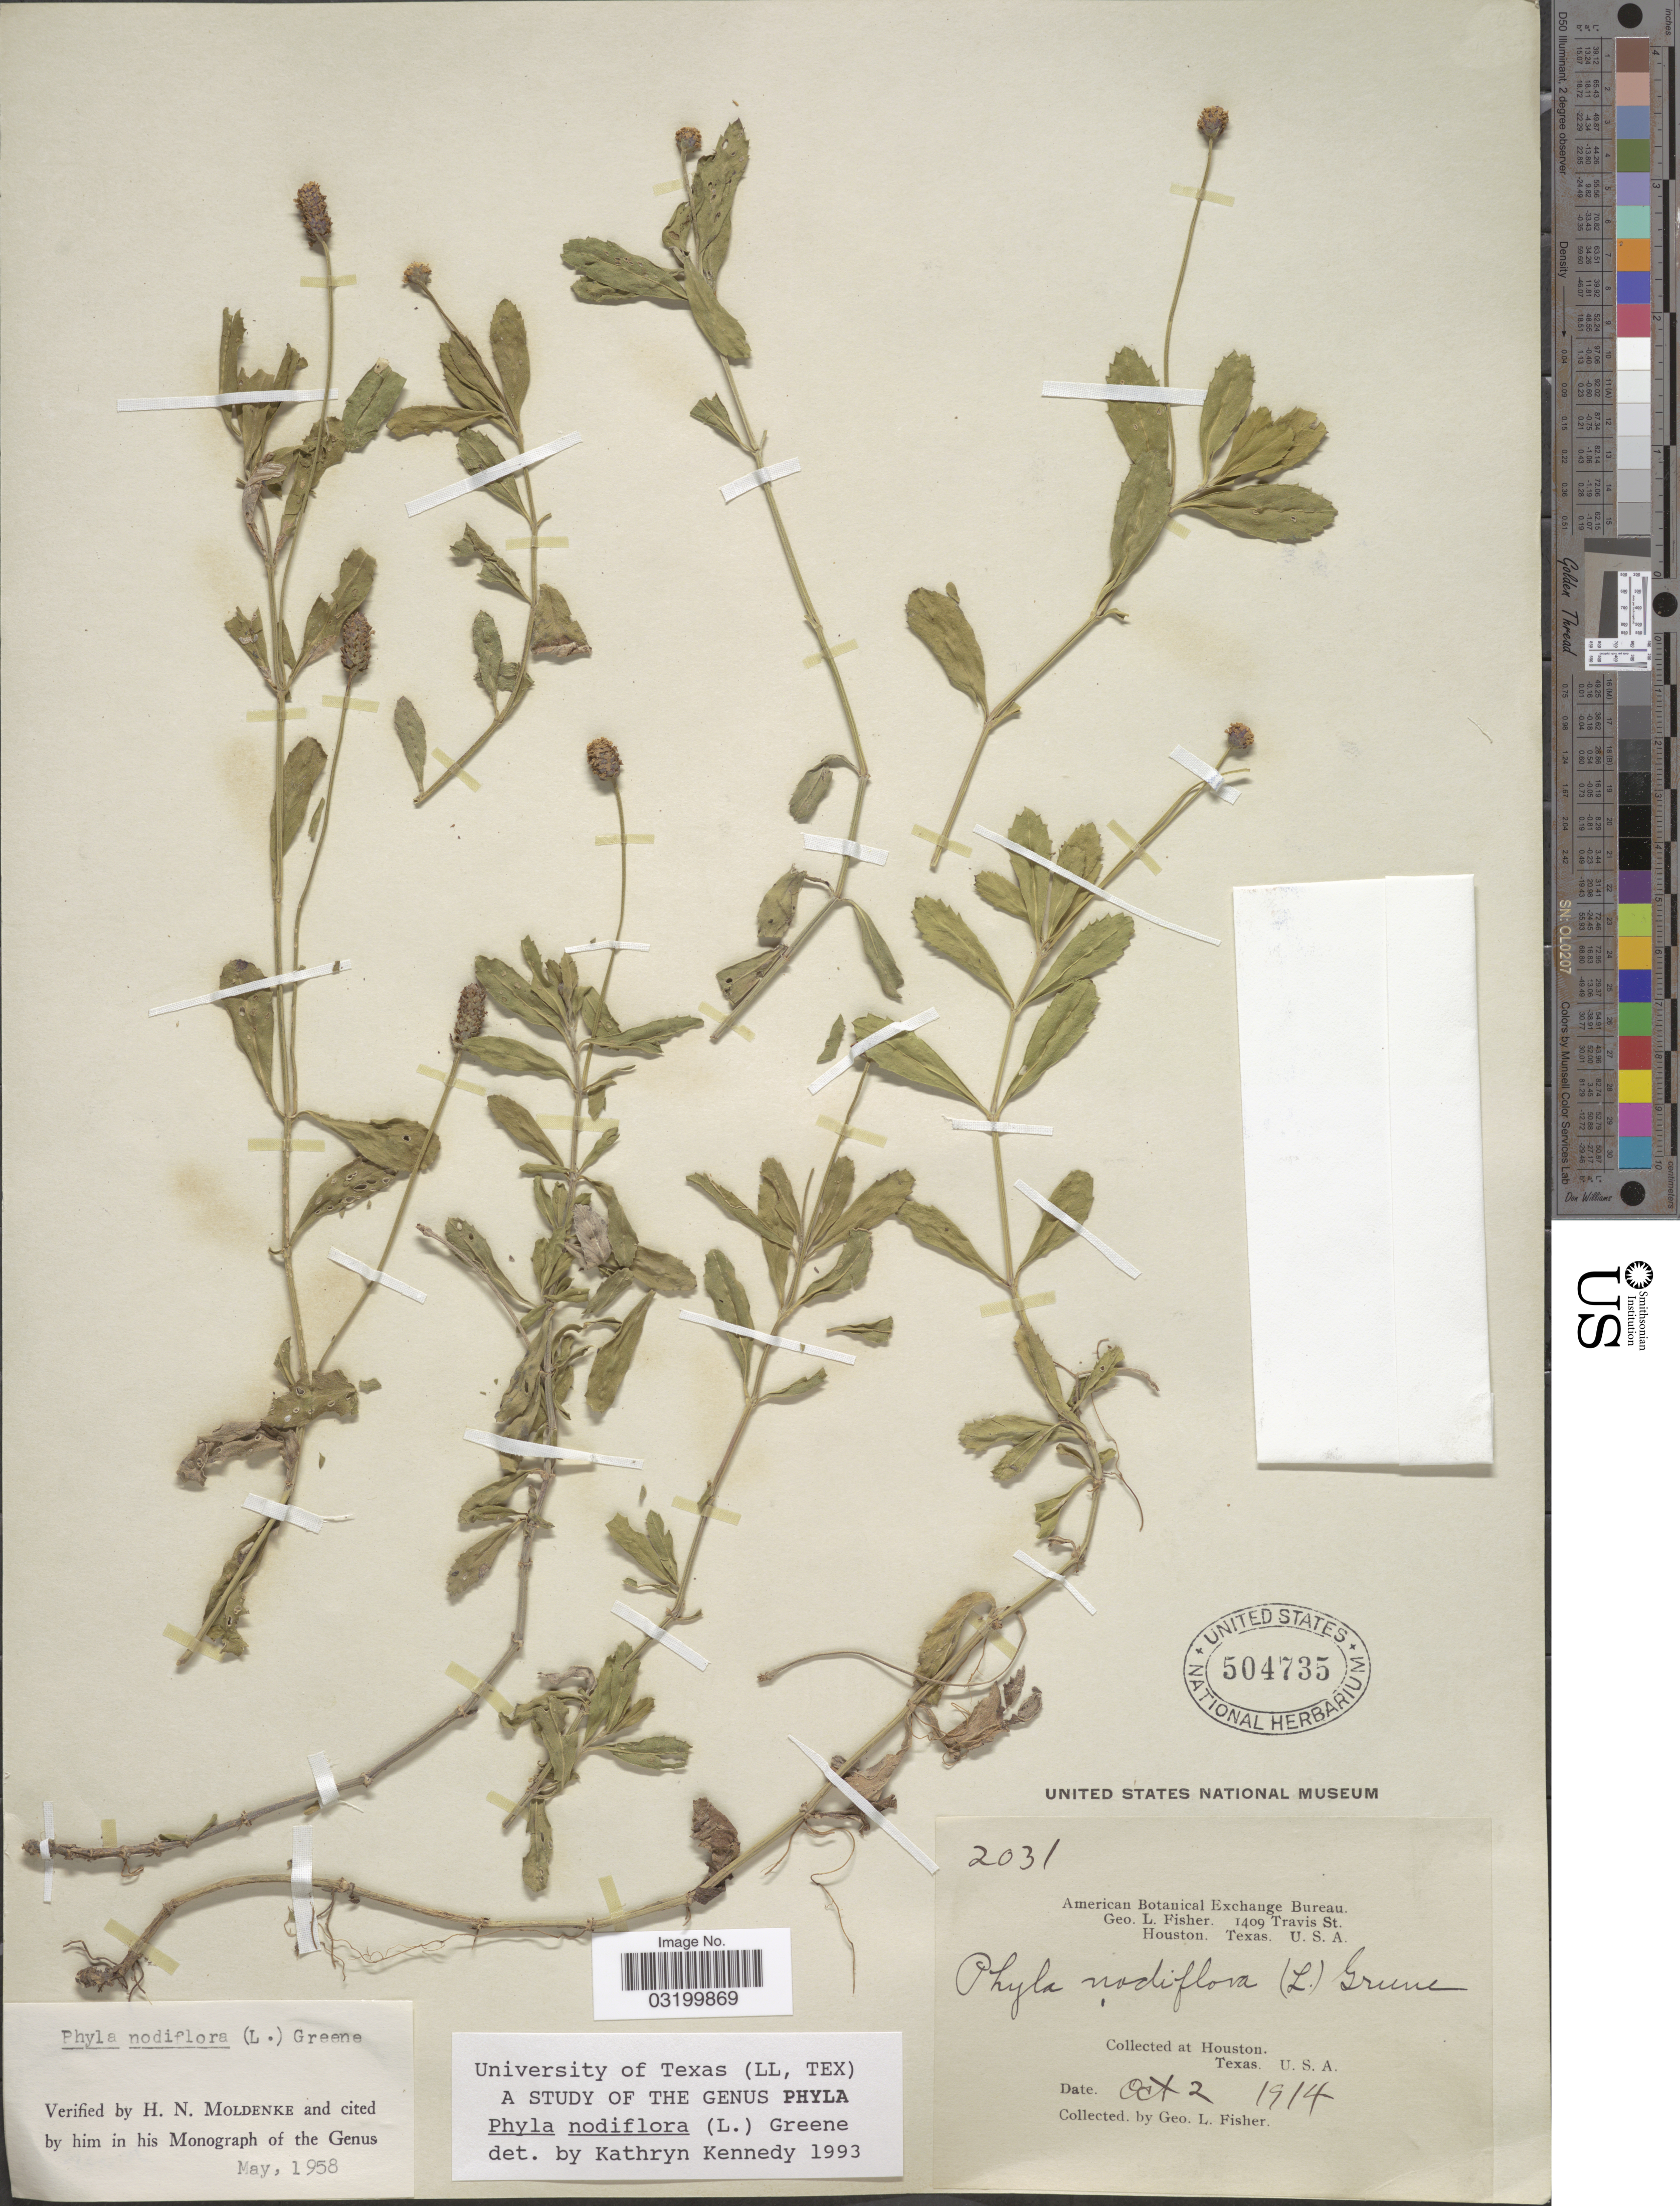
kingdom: Plantae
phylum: Tracheophyta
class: Magnoliopsida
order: Lamiales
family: Verbenaceae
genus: Phyla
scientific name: Phyla nodiflora var. nodiflora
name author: (L.) Greene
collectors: G. L. Fisher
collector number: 2031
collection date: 1914-10-02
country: United States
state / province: Texas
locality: At Houston.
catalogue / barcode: US 504735